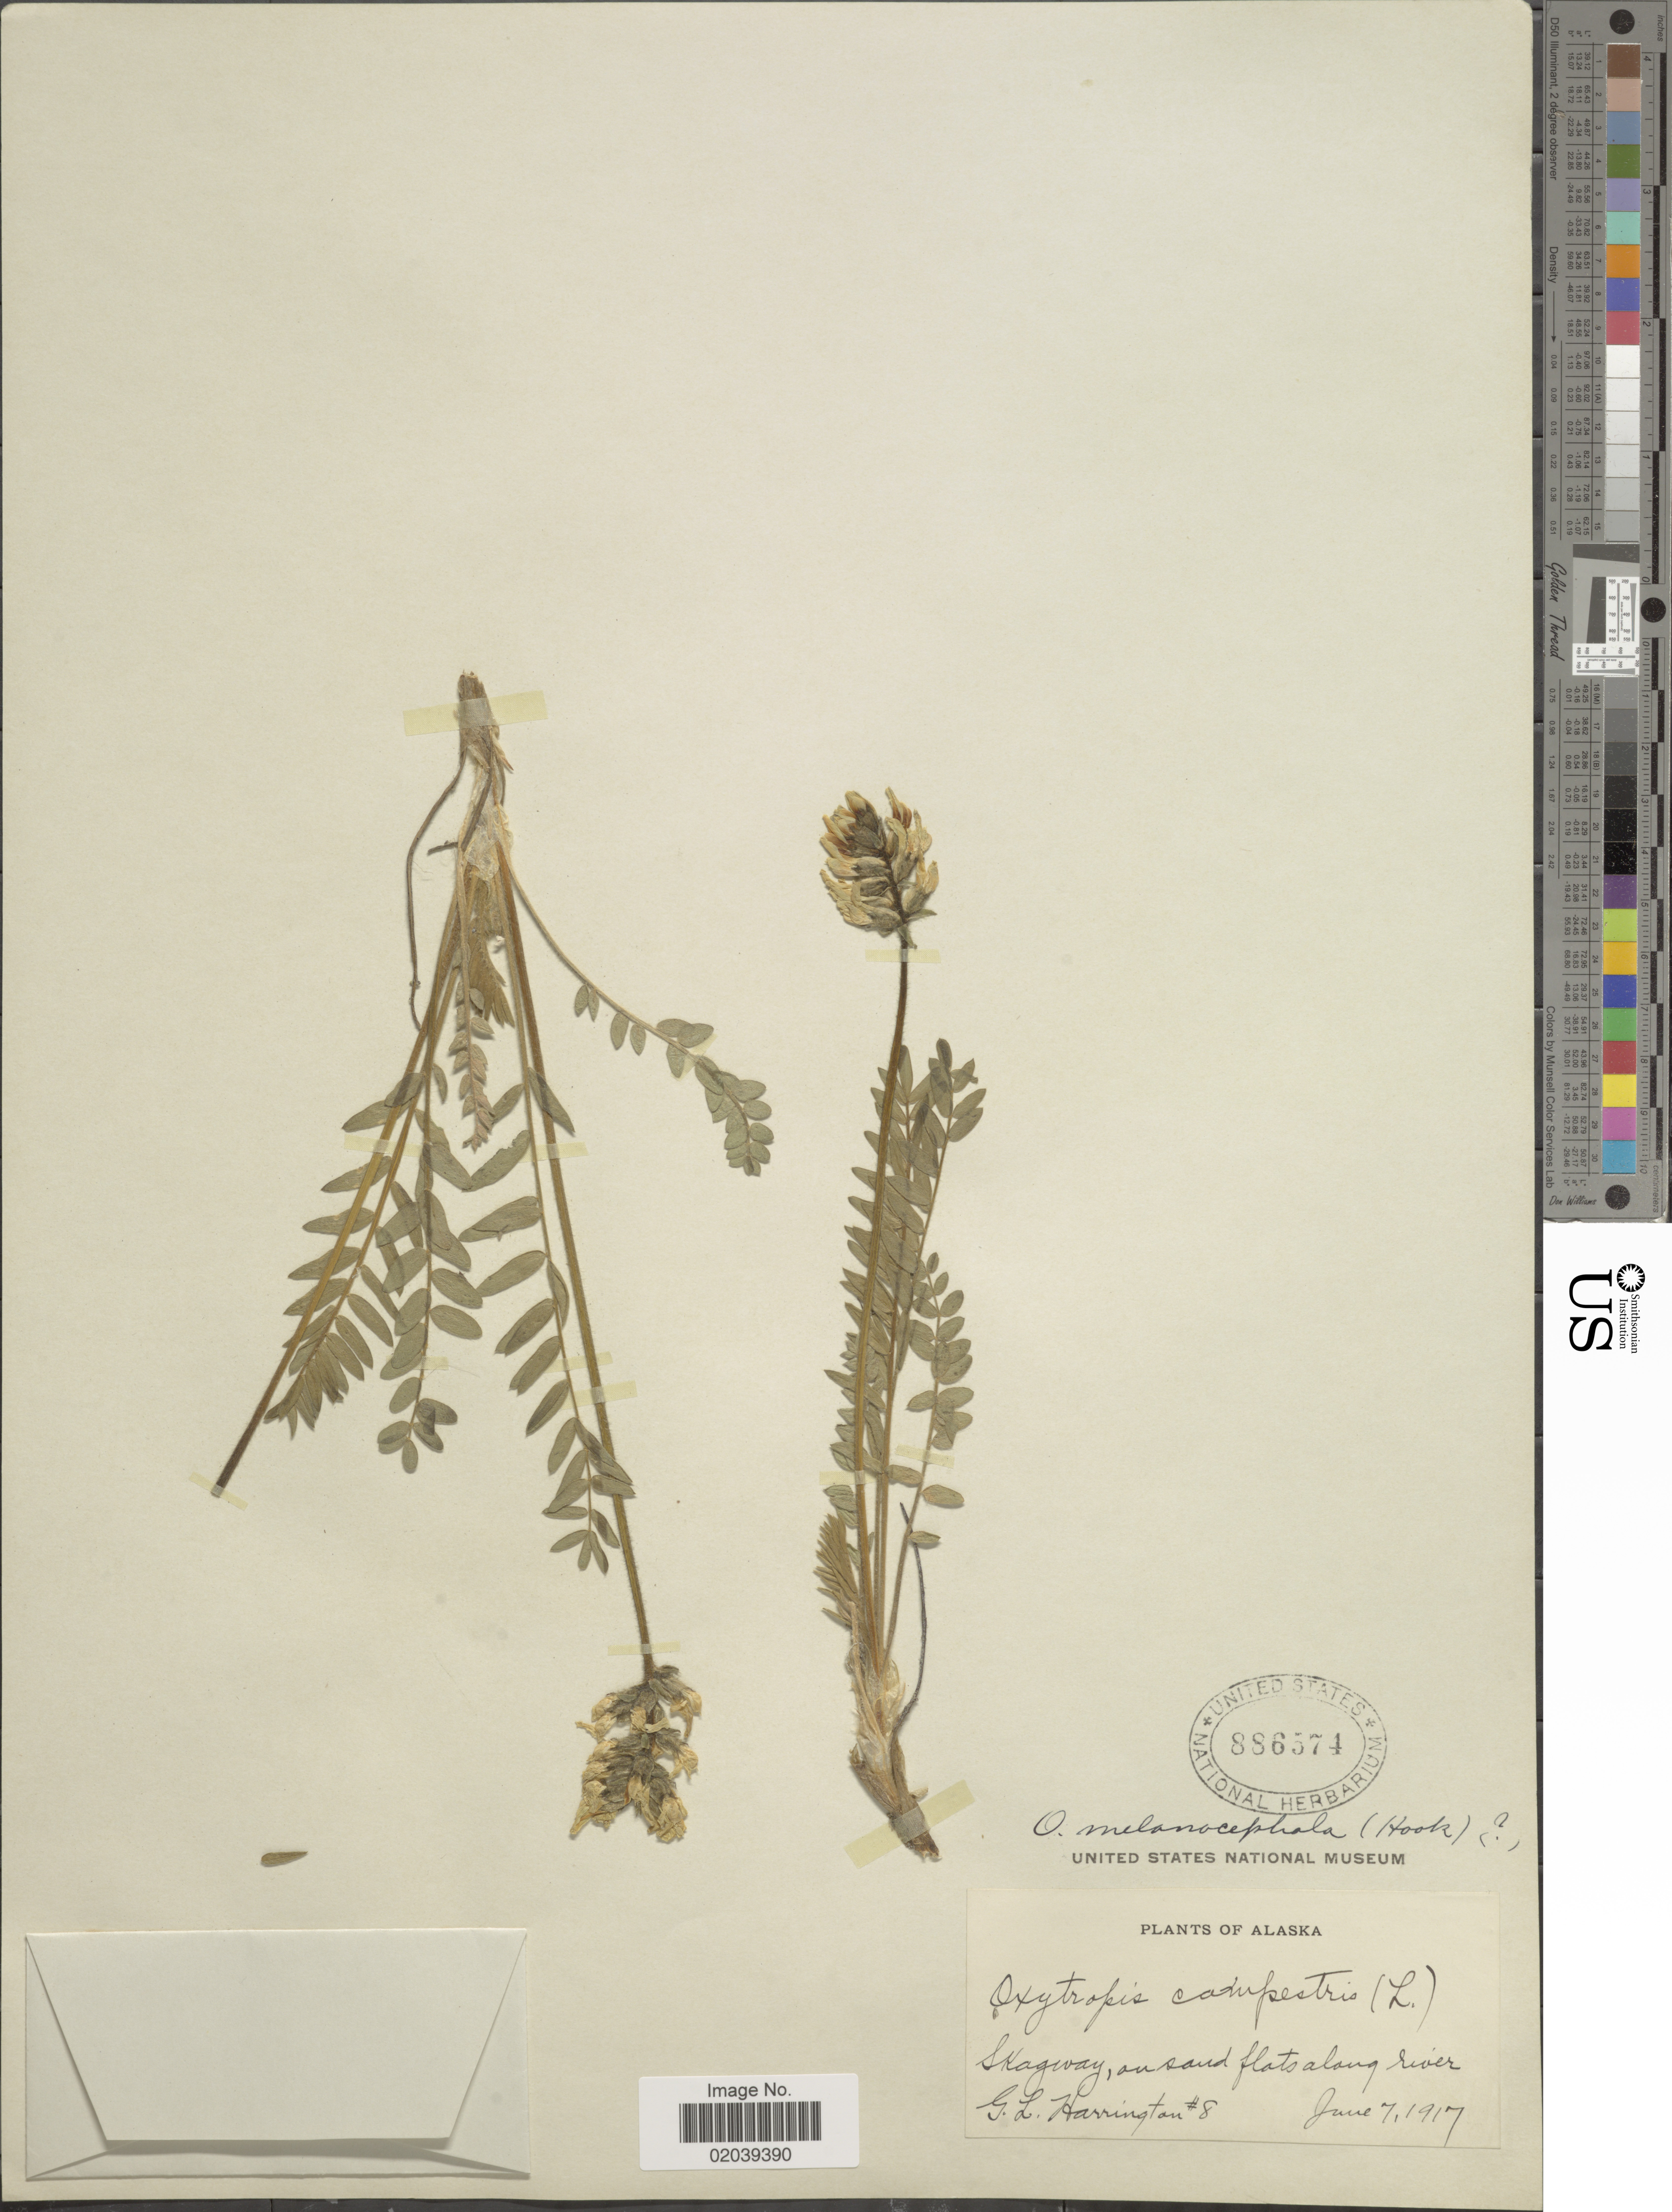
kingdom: Plantae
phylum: Tracheophyta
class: Magnoliopsida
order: Fabales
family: Fabaceae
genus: Oxytropis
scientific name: Oxytropis campestris var. gracilis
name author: (A. Nelson) Barneby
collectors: G. Harrington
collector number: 8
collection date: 1917-06-07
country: United States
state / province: Alaska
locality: Skagway, on sand flats along river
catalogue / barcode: US 886574